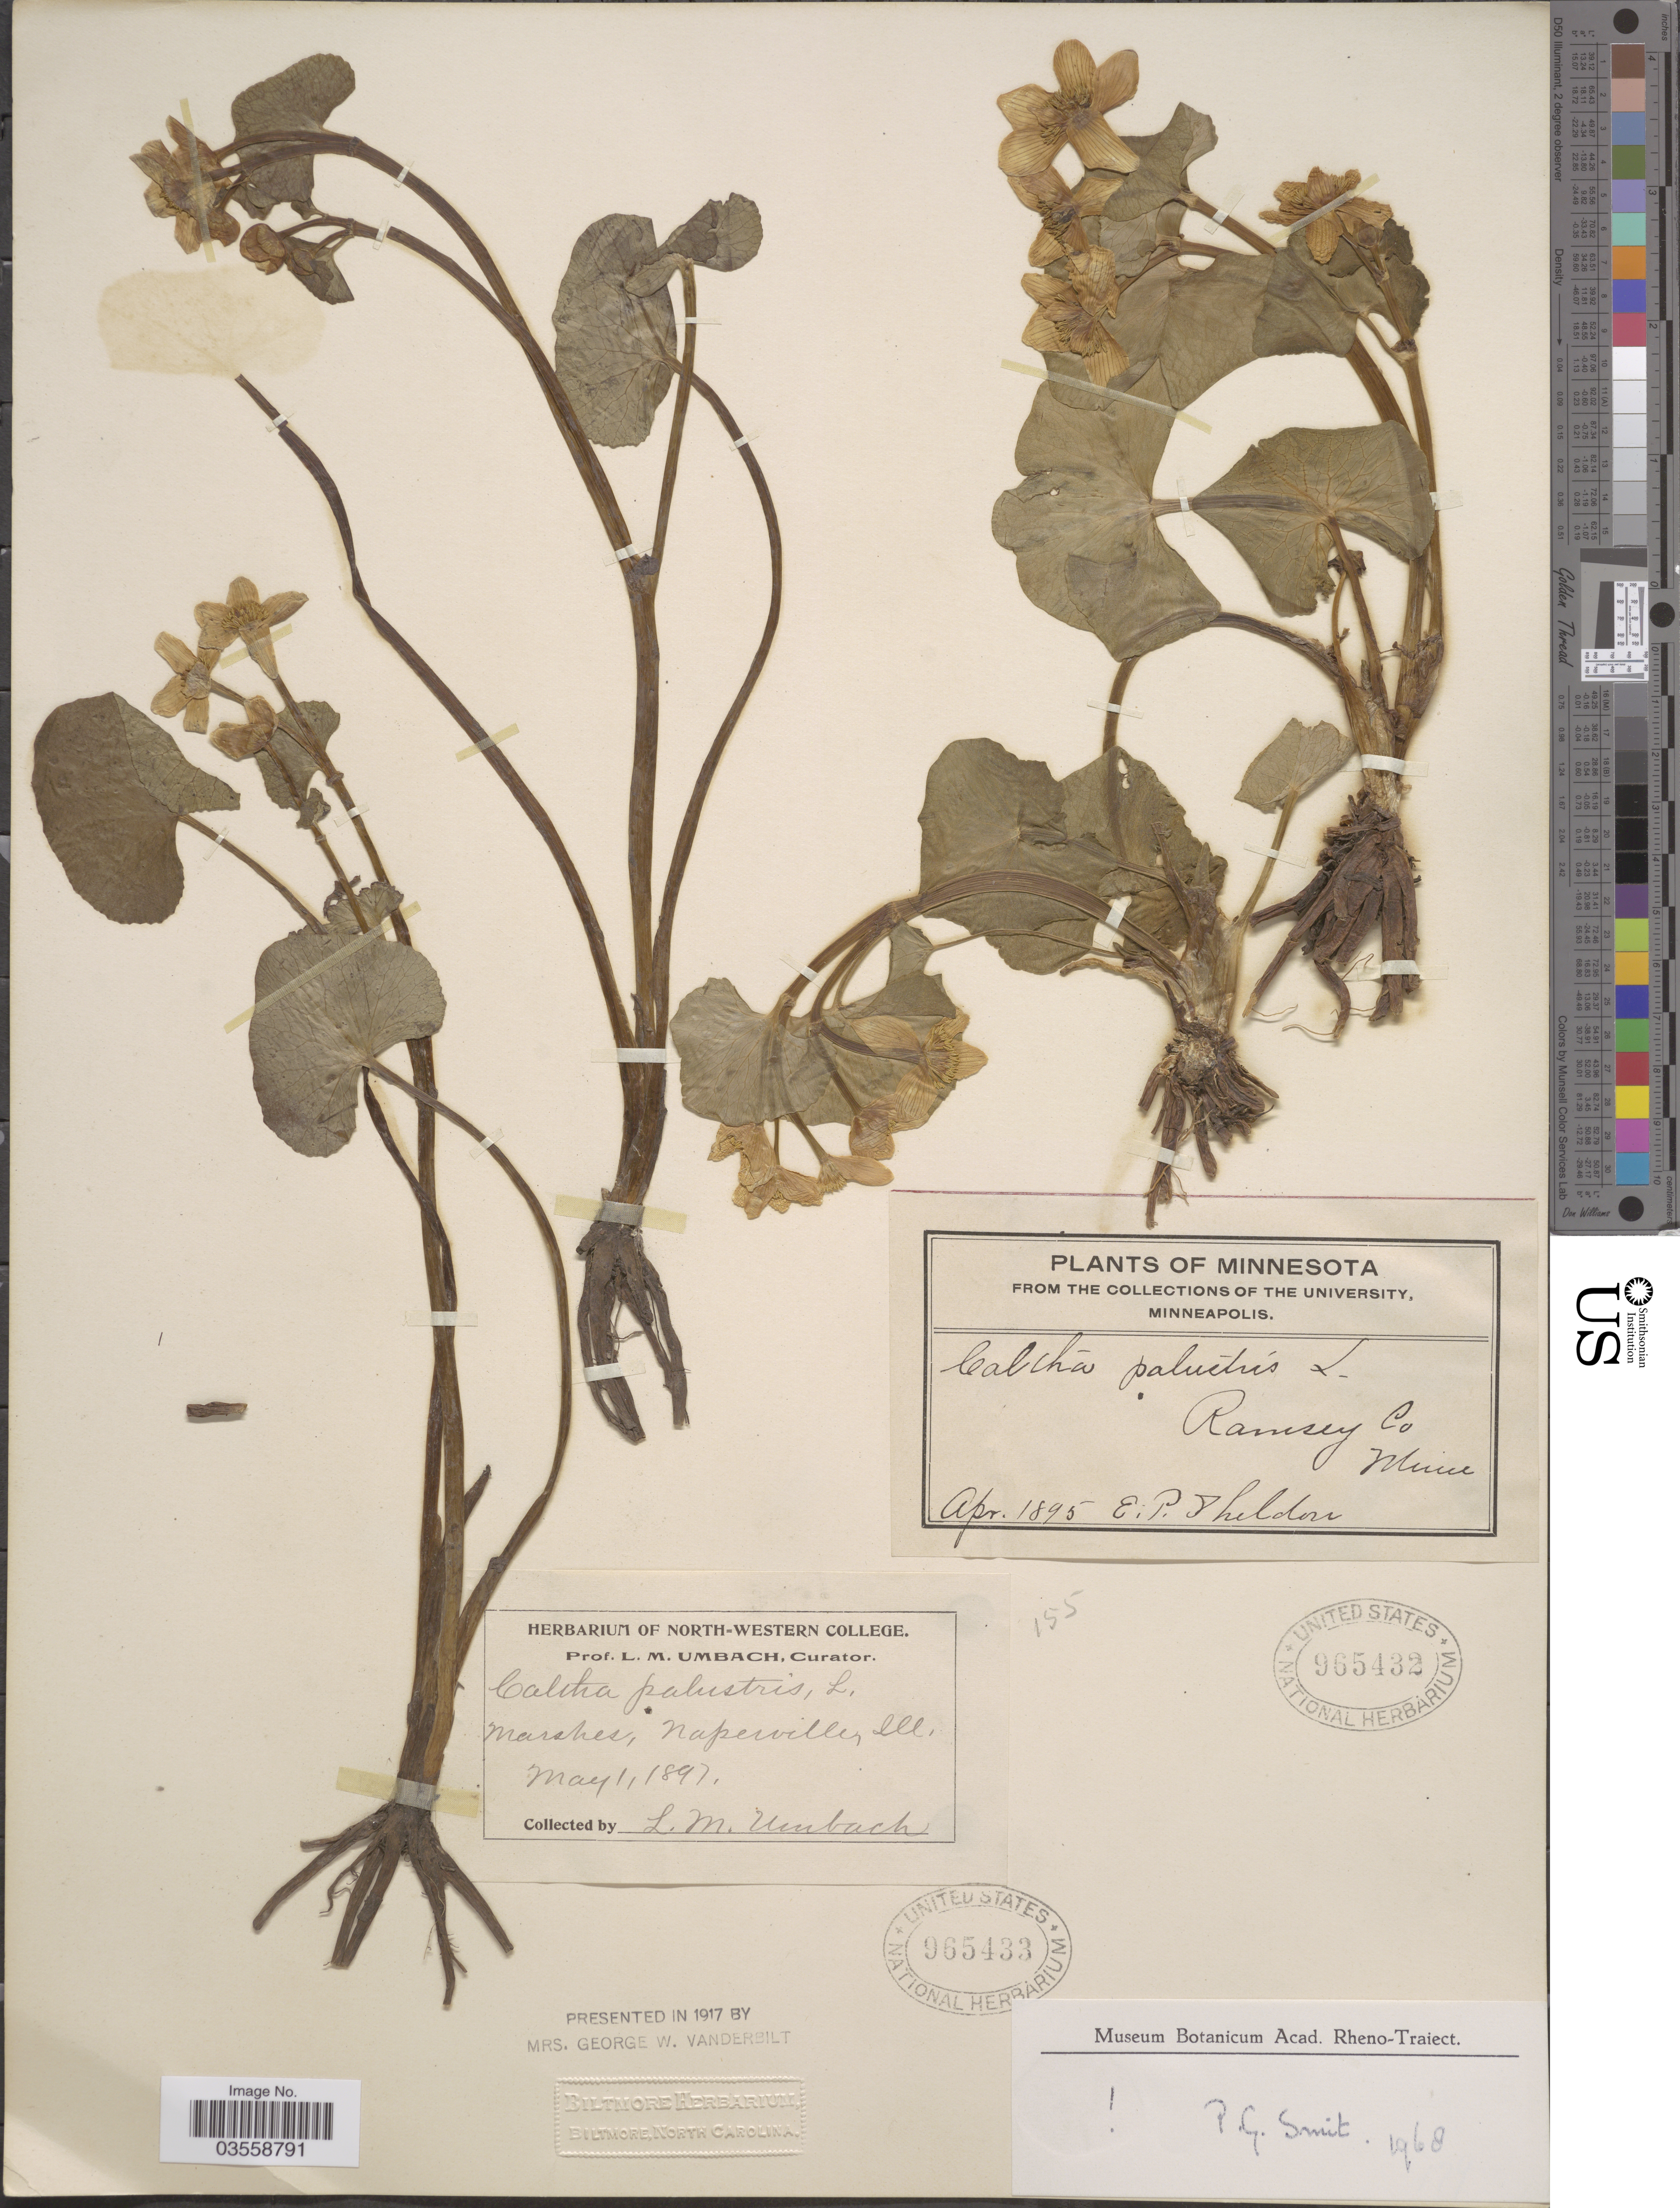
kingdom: Plantae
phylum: Tracheophyta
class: Magnoliopsida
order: Ranunculales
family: Ranunculaceae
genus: Caltha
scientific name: Caltha palustris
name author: L.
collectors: E. P. Sheldon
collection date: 1895-04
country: United States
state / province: Minnesota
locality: Ramsey Co.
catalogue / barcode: US 965432